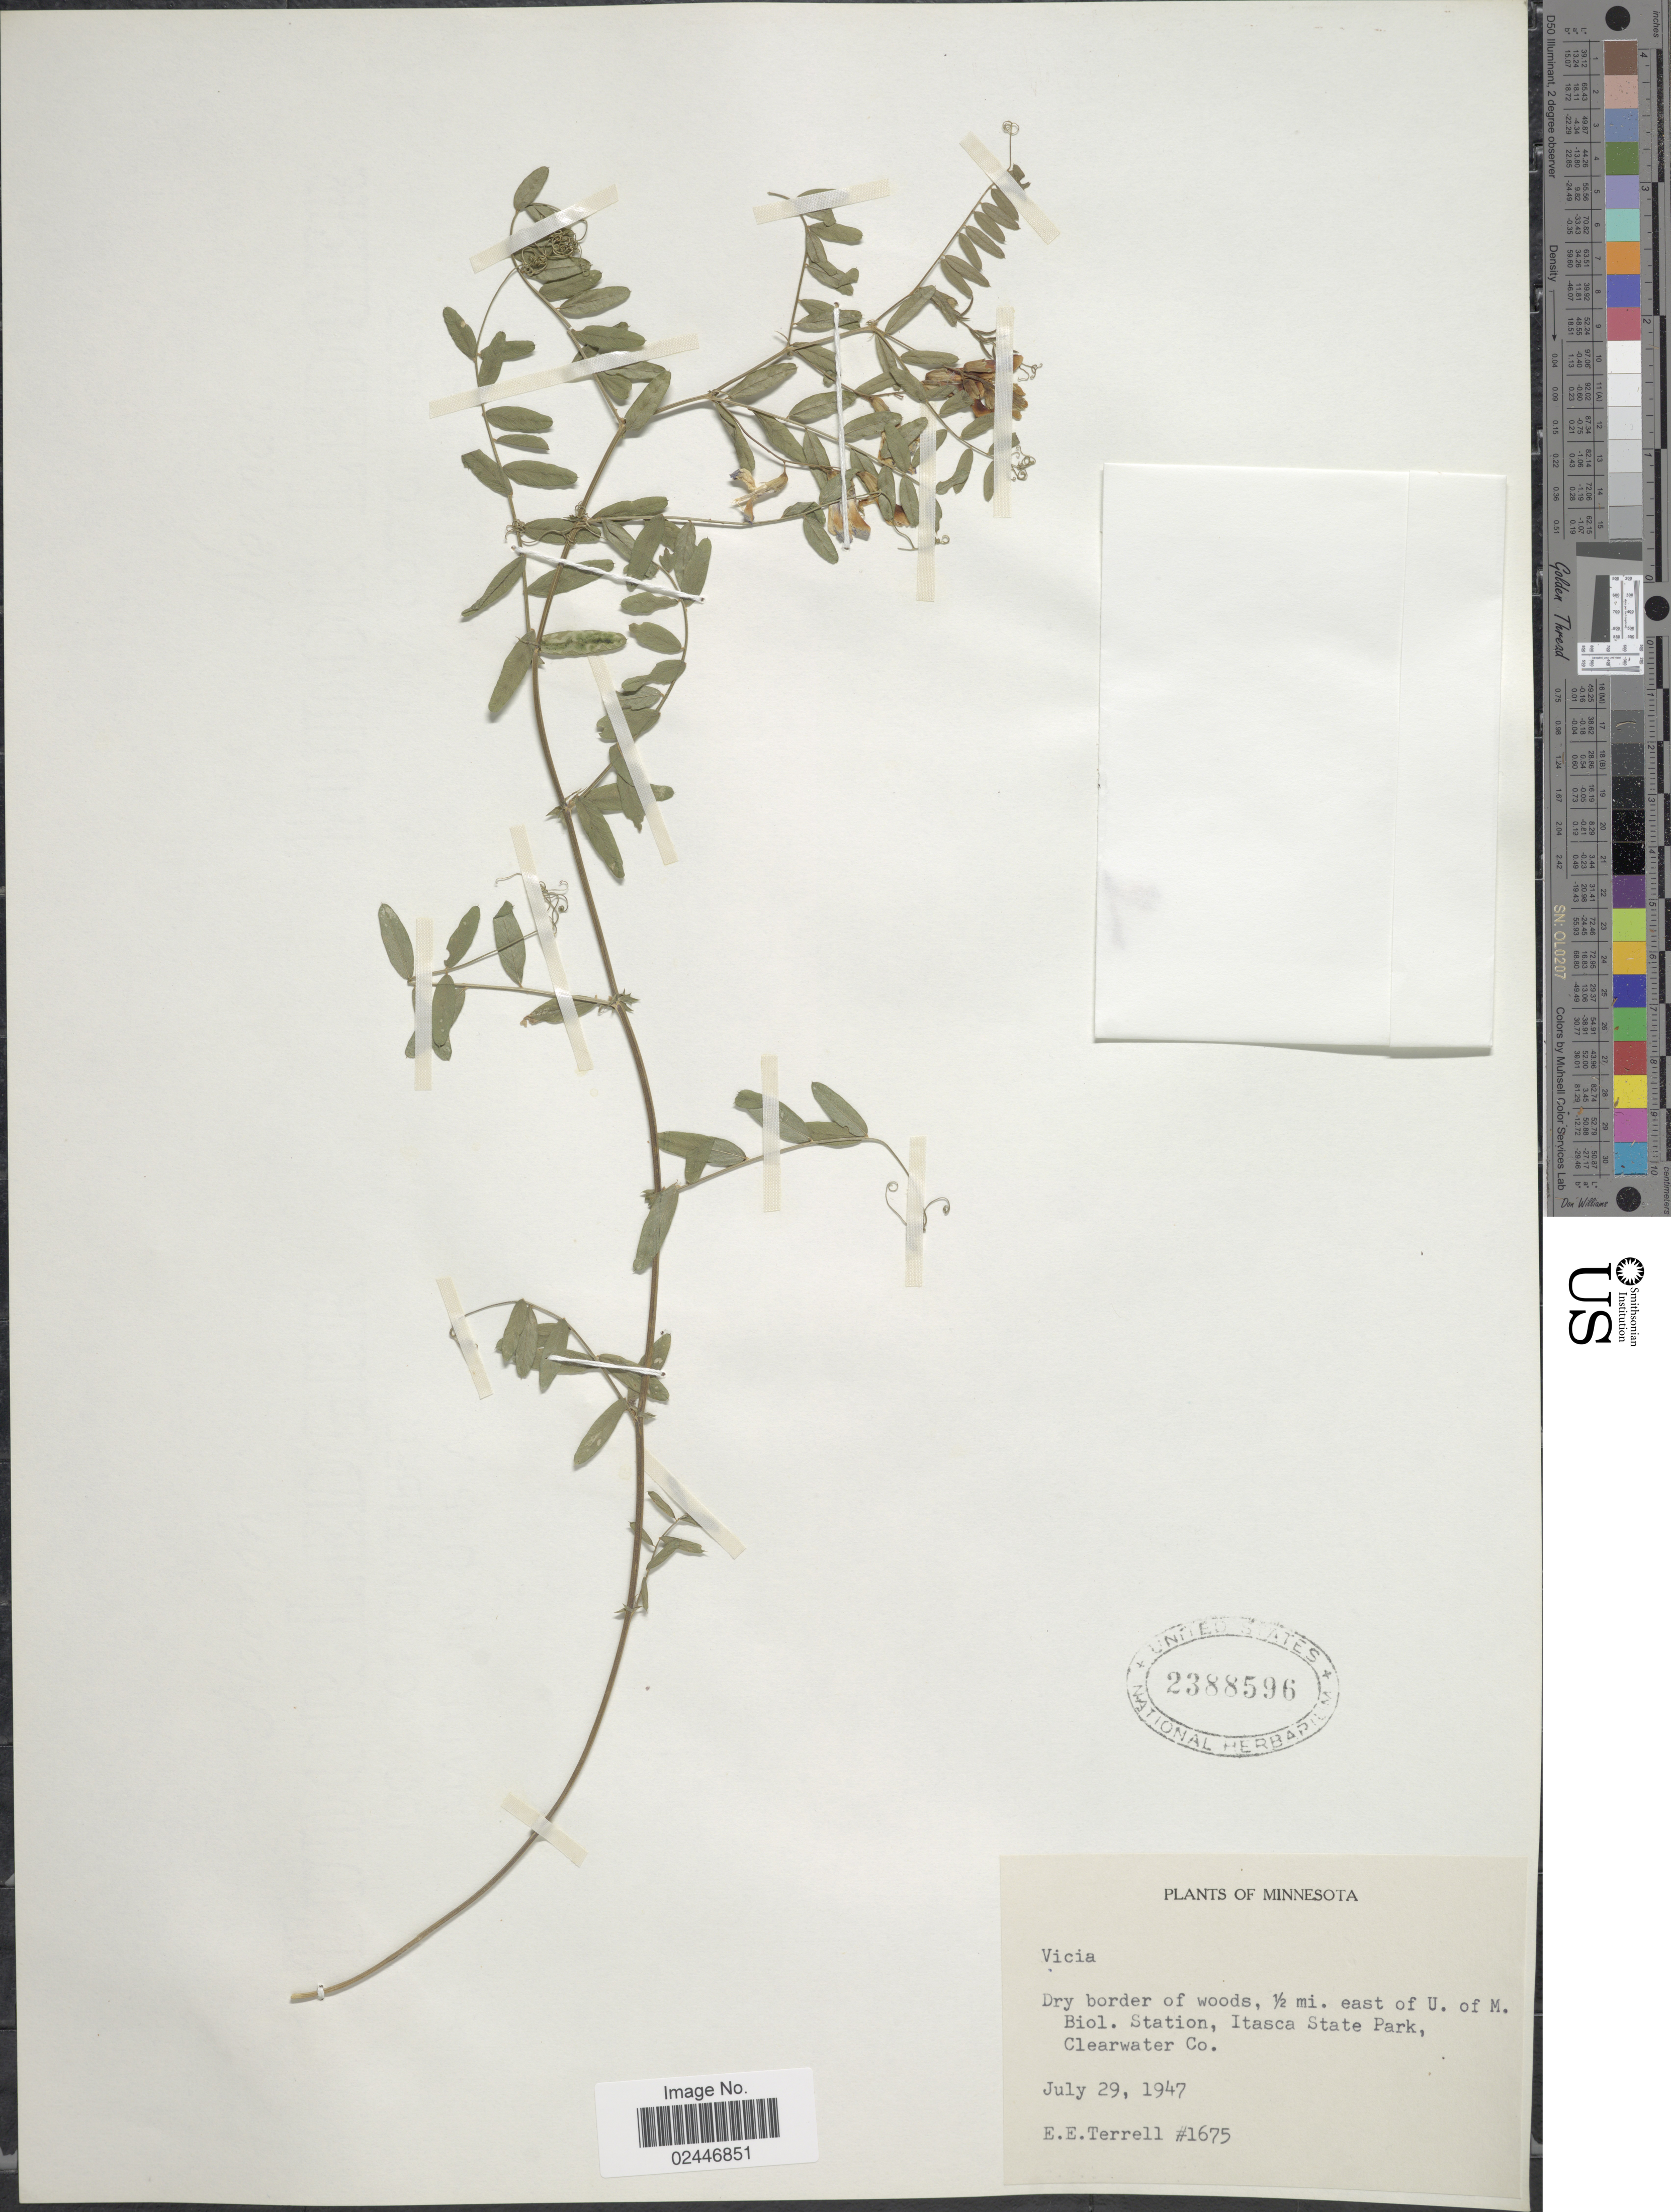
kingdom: Plantae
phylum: Tracheophyta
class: Magnoliopsida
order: Fabales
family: Fabaceae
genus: Vicia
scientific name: Vicia sp.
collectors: E. E. Terrell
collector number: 1675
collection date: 1947-07-29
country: United States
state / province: Minnesota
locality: Dry borders of woods, 1/2 mi. east of U. of M. Biol. Station, Itasca State Park, Clearwater Co.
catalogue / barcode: US 2388596